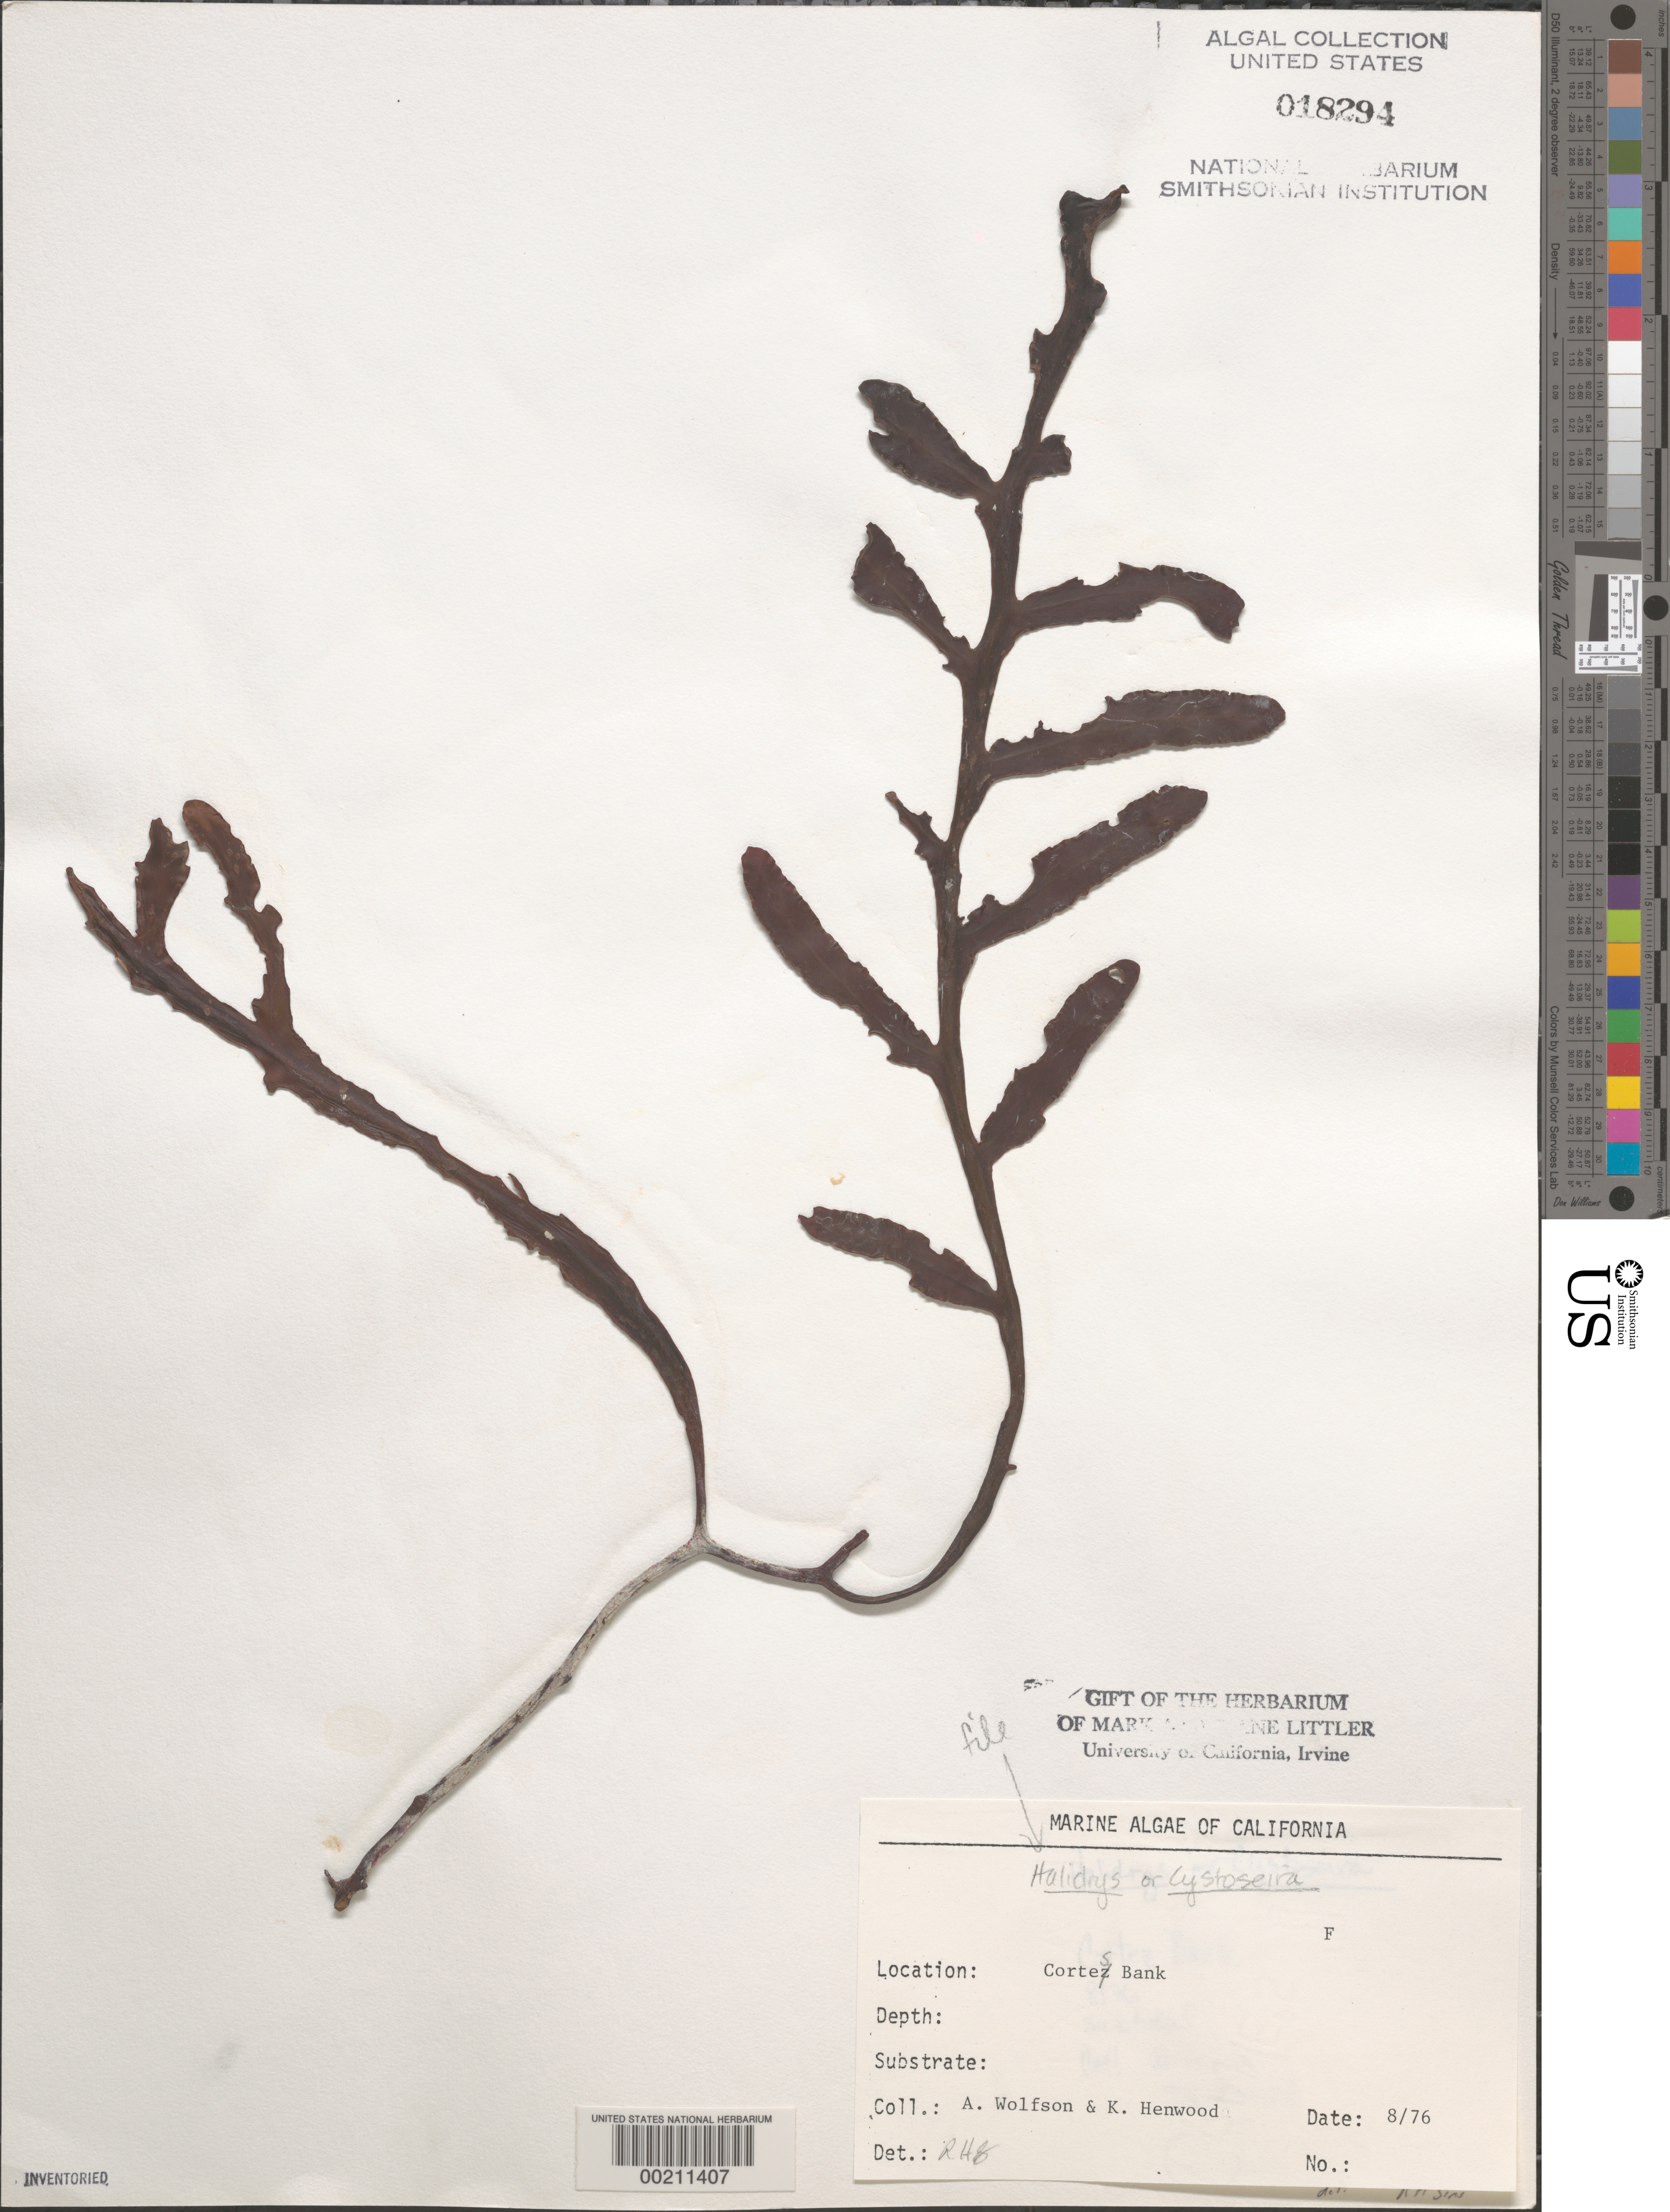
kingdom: Chromista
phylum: Ochrophyta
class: Phaeophyceae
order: Fucales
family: Sargassaceae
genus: Halidrys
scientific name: Halidrys sp.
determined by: Sims, Robert H.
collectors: A. Wolfson & K. Henwood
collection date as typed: Aug 1976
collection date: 1976-08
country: United States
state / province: California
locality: Cortes Bank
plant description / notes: BLM-SOCALBIGHT Rocky Intertidal Survey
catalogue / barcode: US 18294